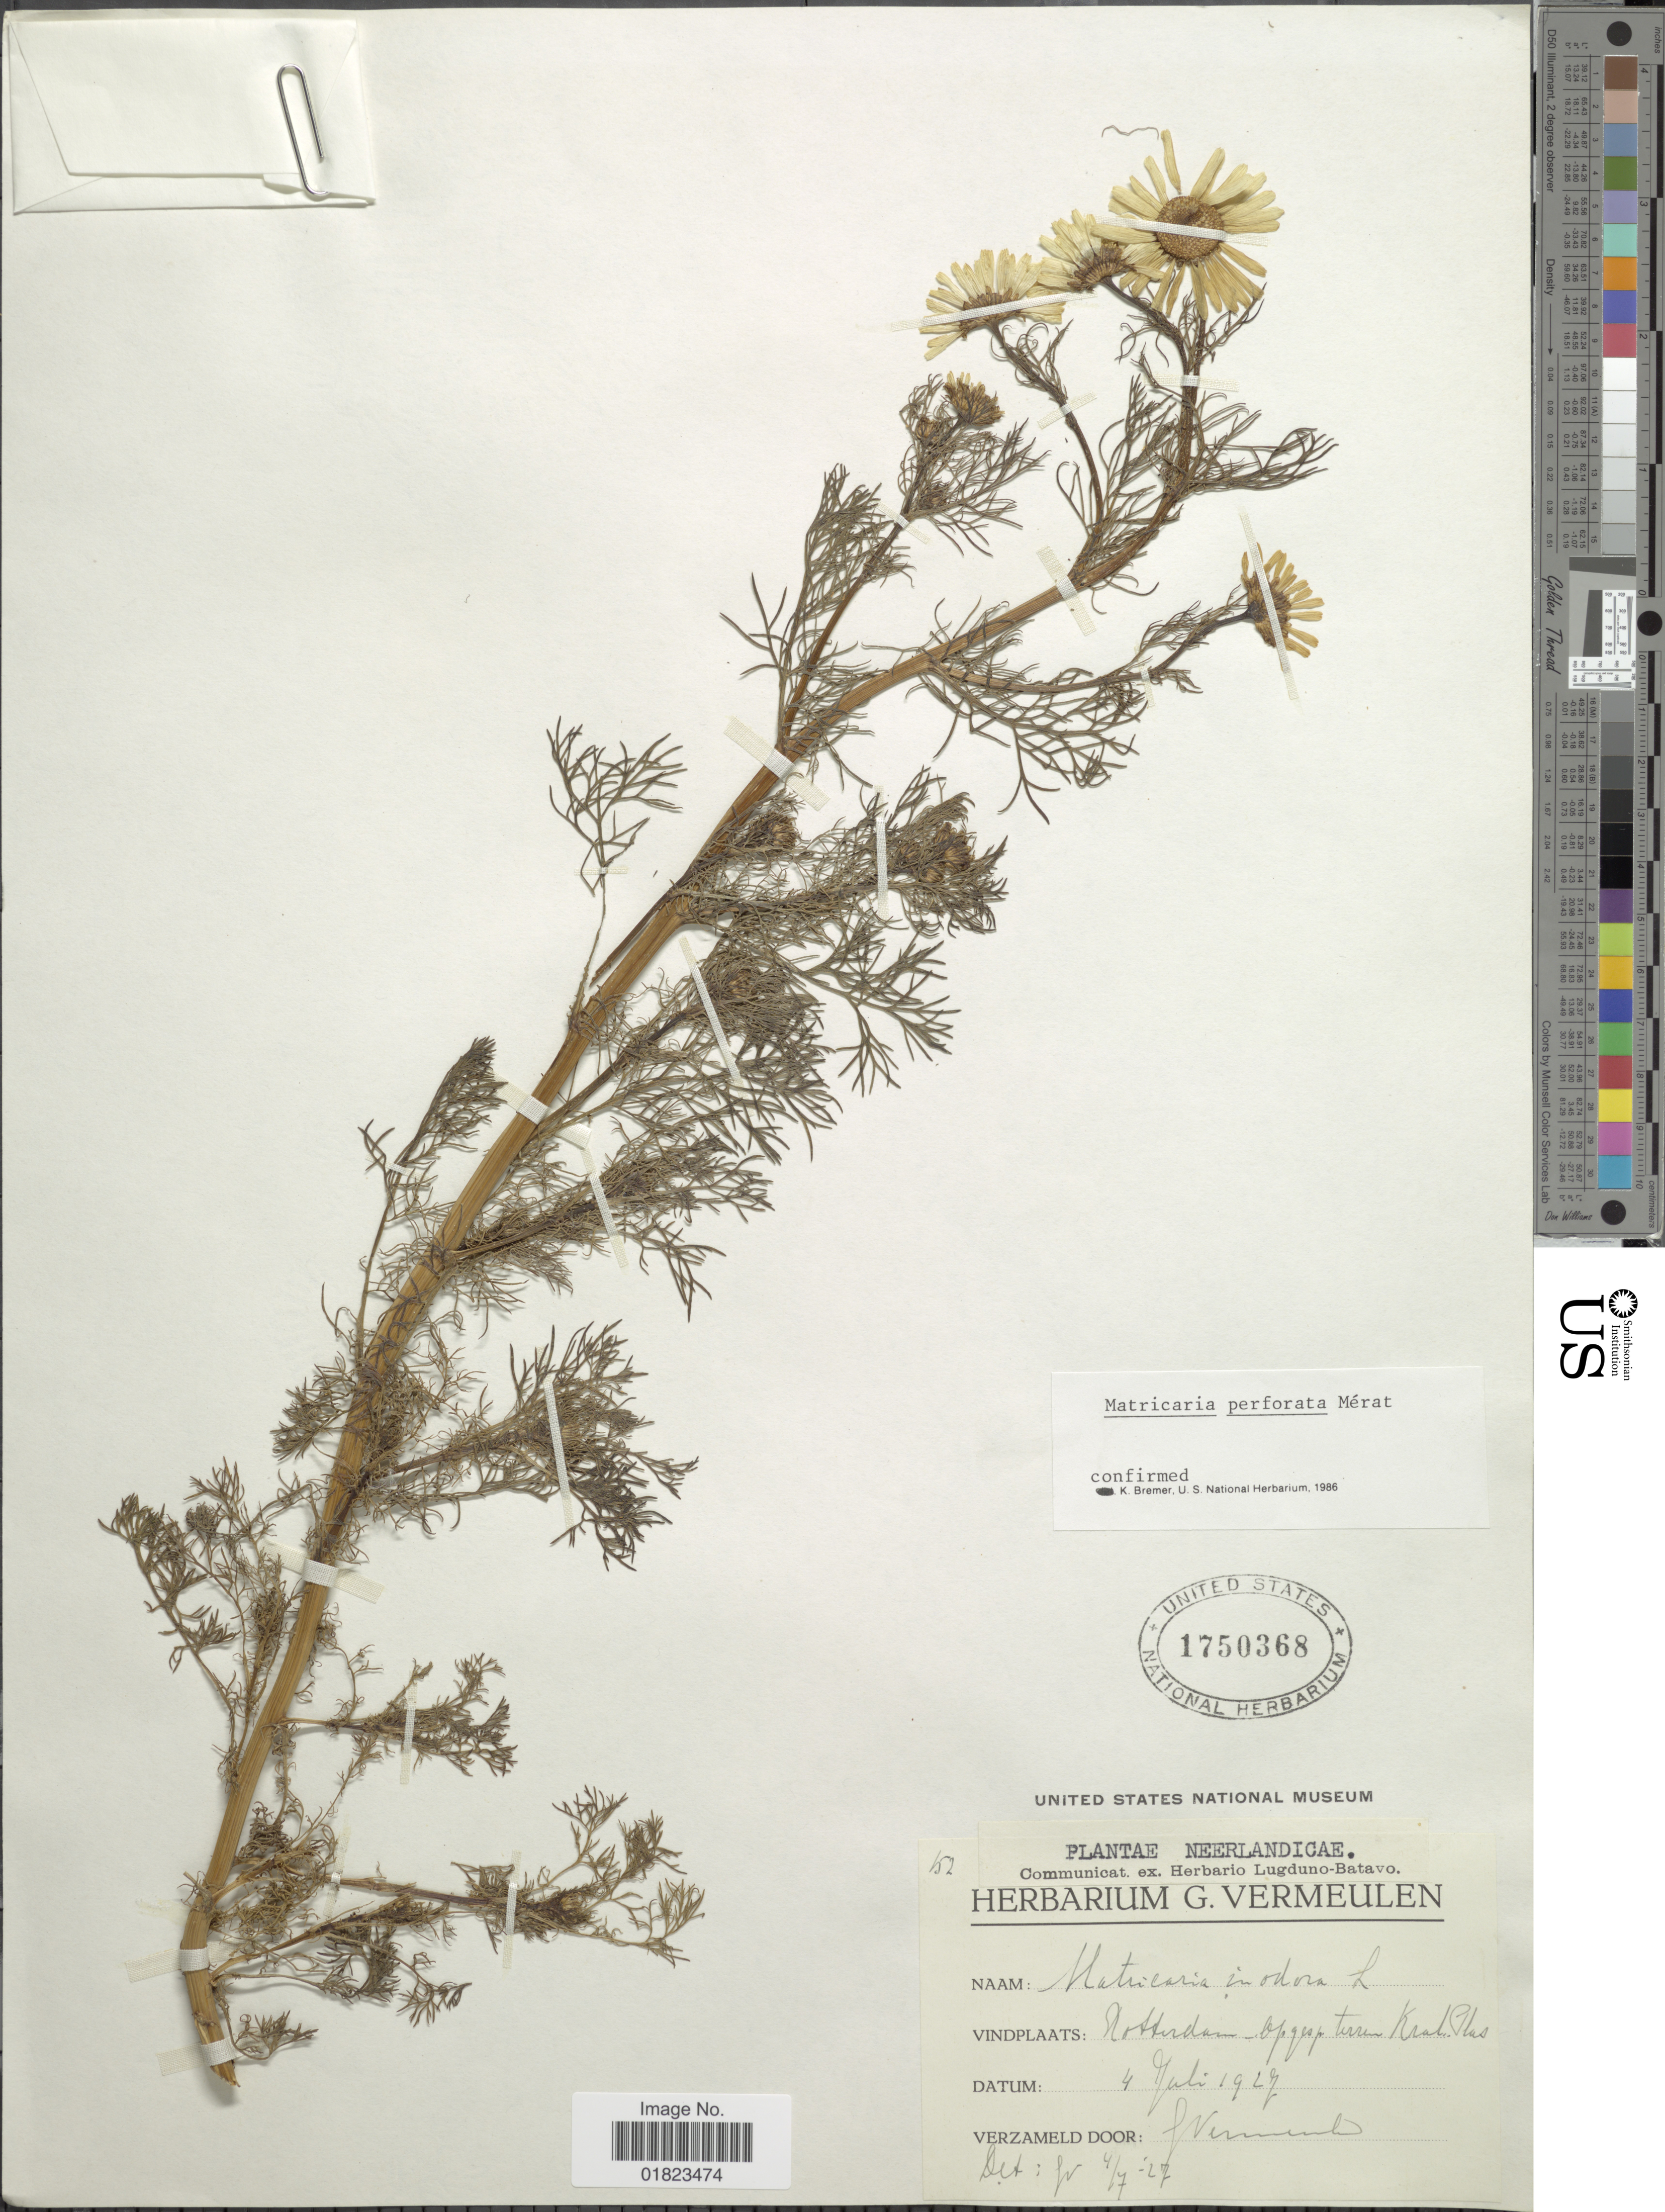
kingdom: Plantae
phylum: Tracheophyta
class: Magnoliopsida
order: Asterales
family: Asteraceae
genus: Tripleurospermum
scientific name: Tripleurospermum perforatum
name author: (Mérat) Laínz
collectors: G. Vermeulen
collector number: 152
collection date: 1927-07-04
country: Netherlands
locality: Rotterdam - Op gesp. terrein Kral. Pres. [interpreted]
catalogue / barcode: US 1750368